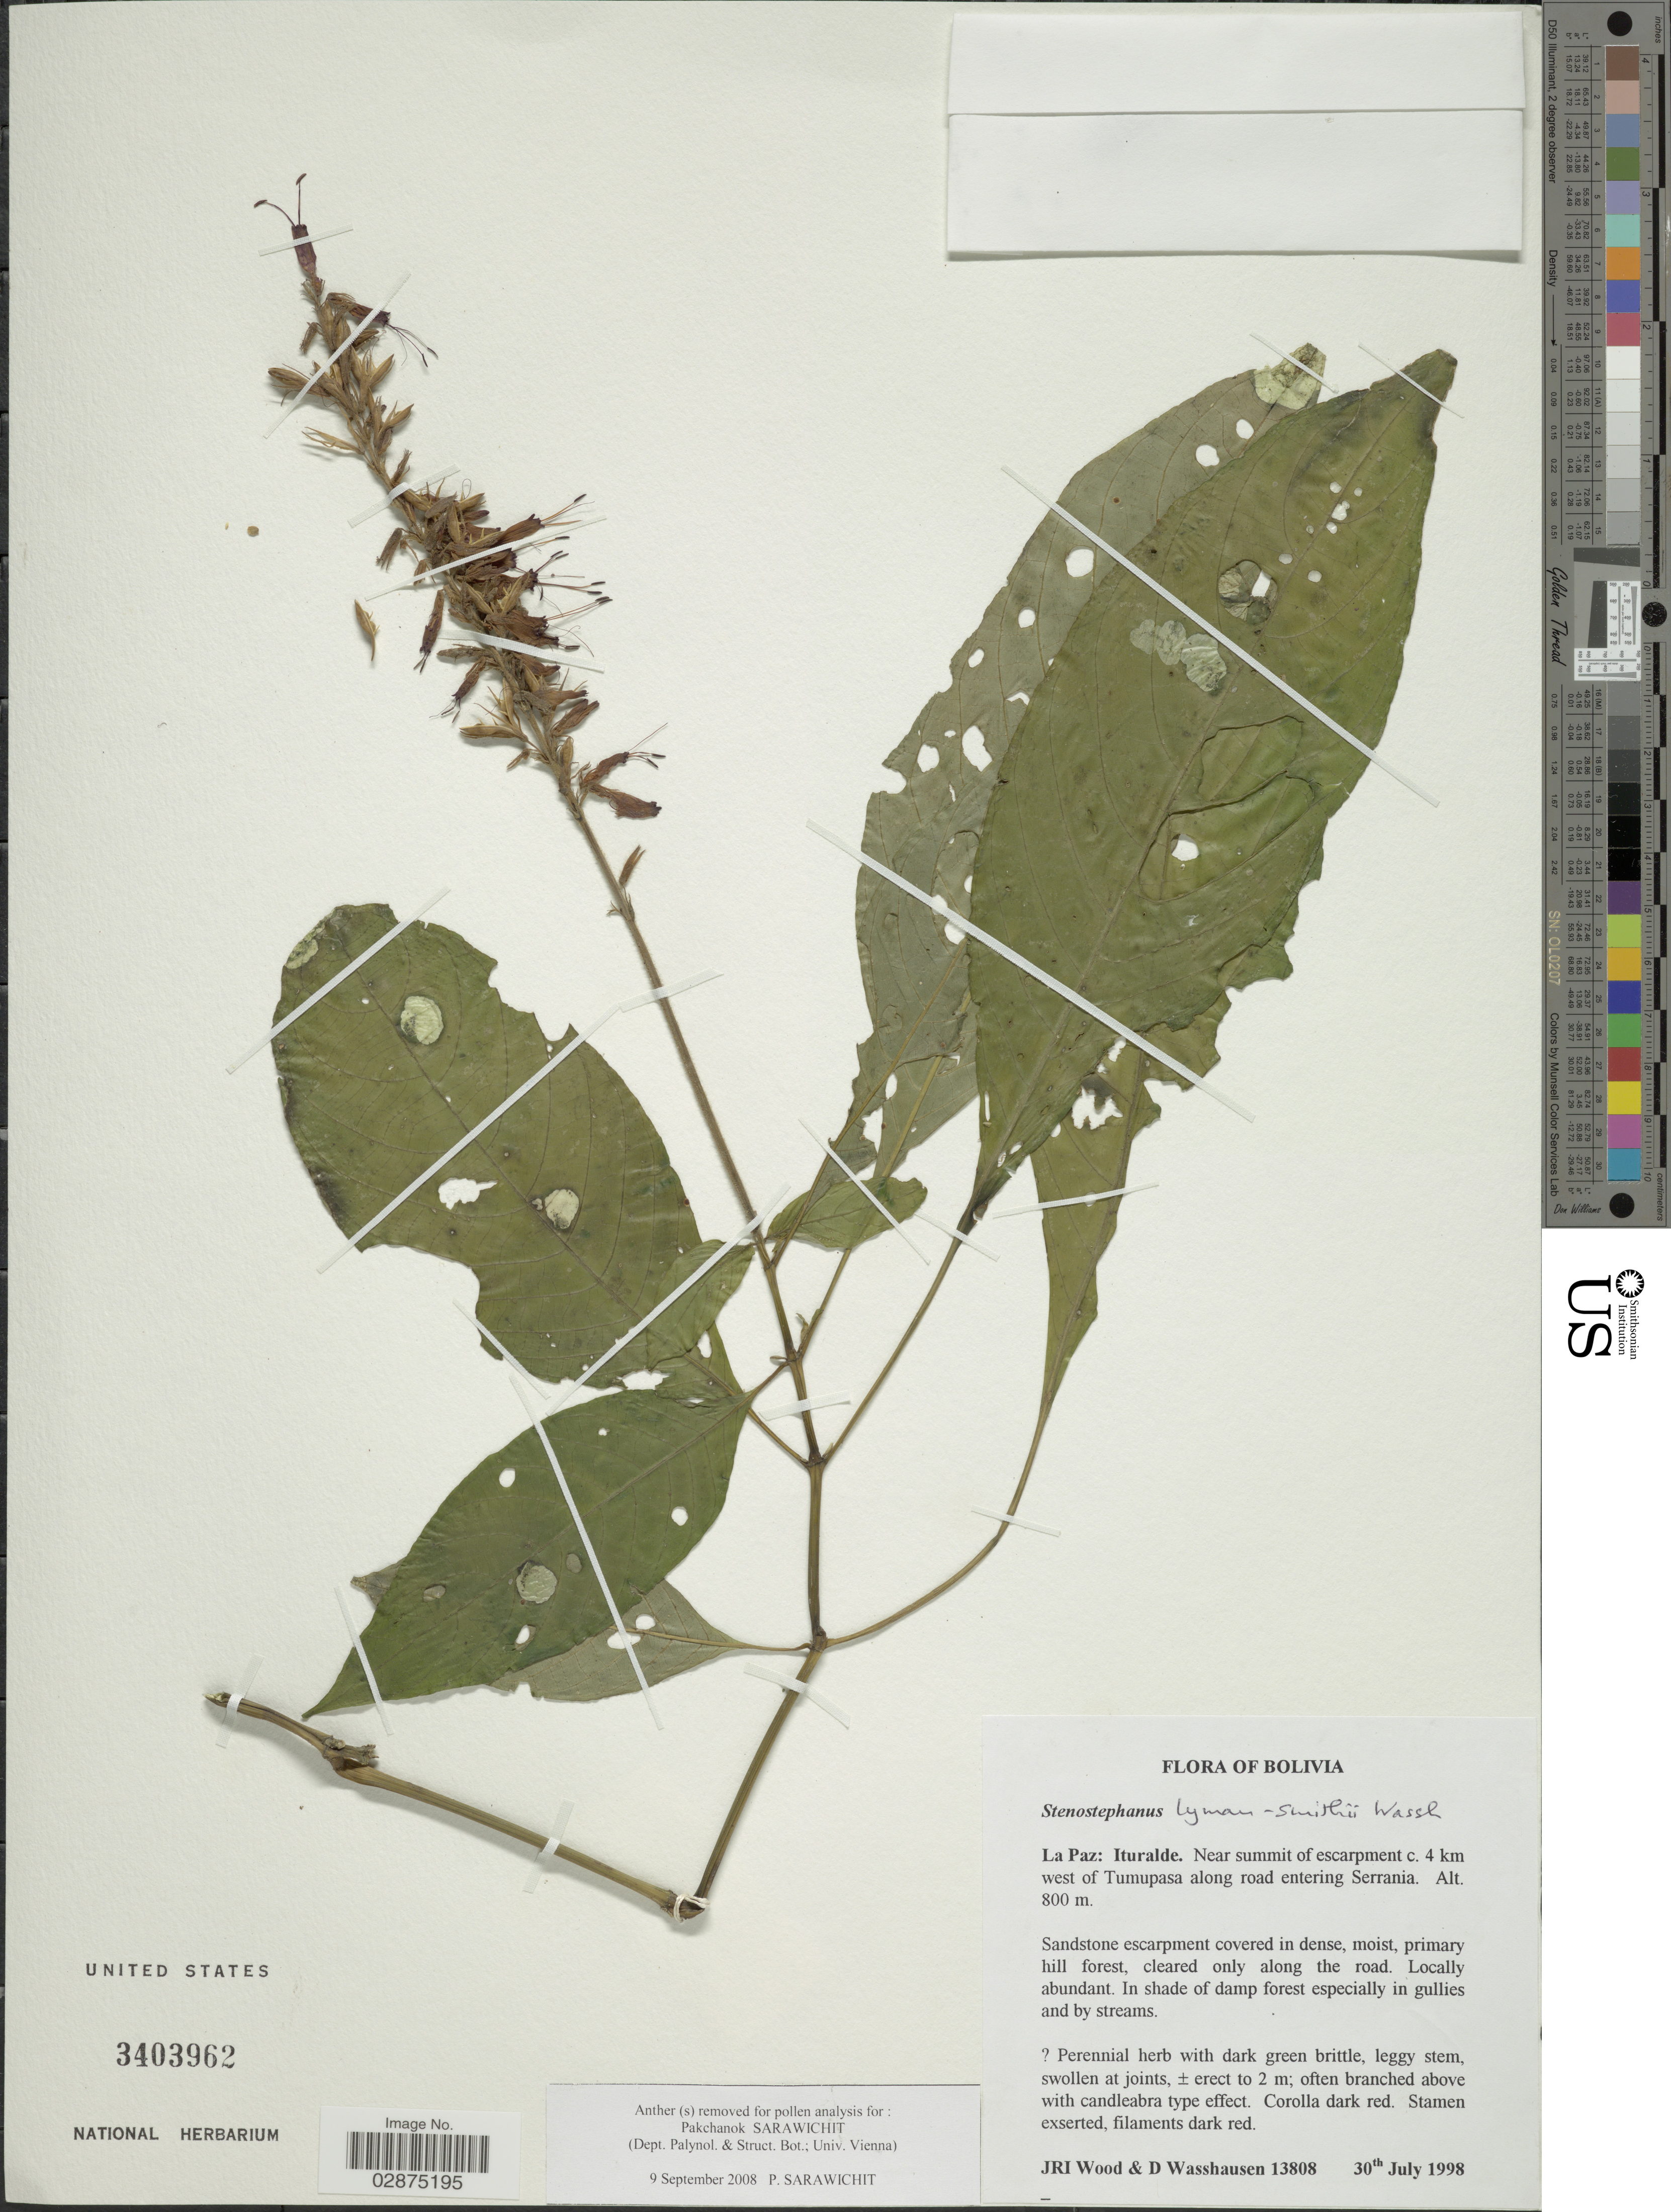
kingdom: Plantae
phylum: Tracheophyta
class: Magnoliopsida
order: Lamiales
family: Acanthaceae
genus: Stenostephanus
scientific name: Stenostephanus lyman-smithii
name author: Wassh.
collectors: J. R. I. Wood & D. C. Wasshausen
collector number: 13808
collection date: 1998-07-30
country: Bolivia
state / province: La Paz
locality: Ituralde. Near summit of escarpment c. 4 km west of Tumupasa along road entering Serrania.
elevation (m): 800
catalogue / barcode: US 3403962